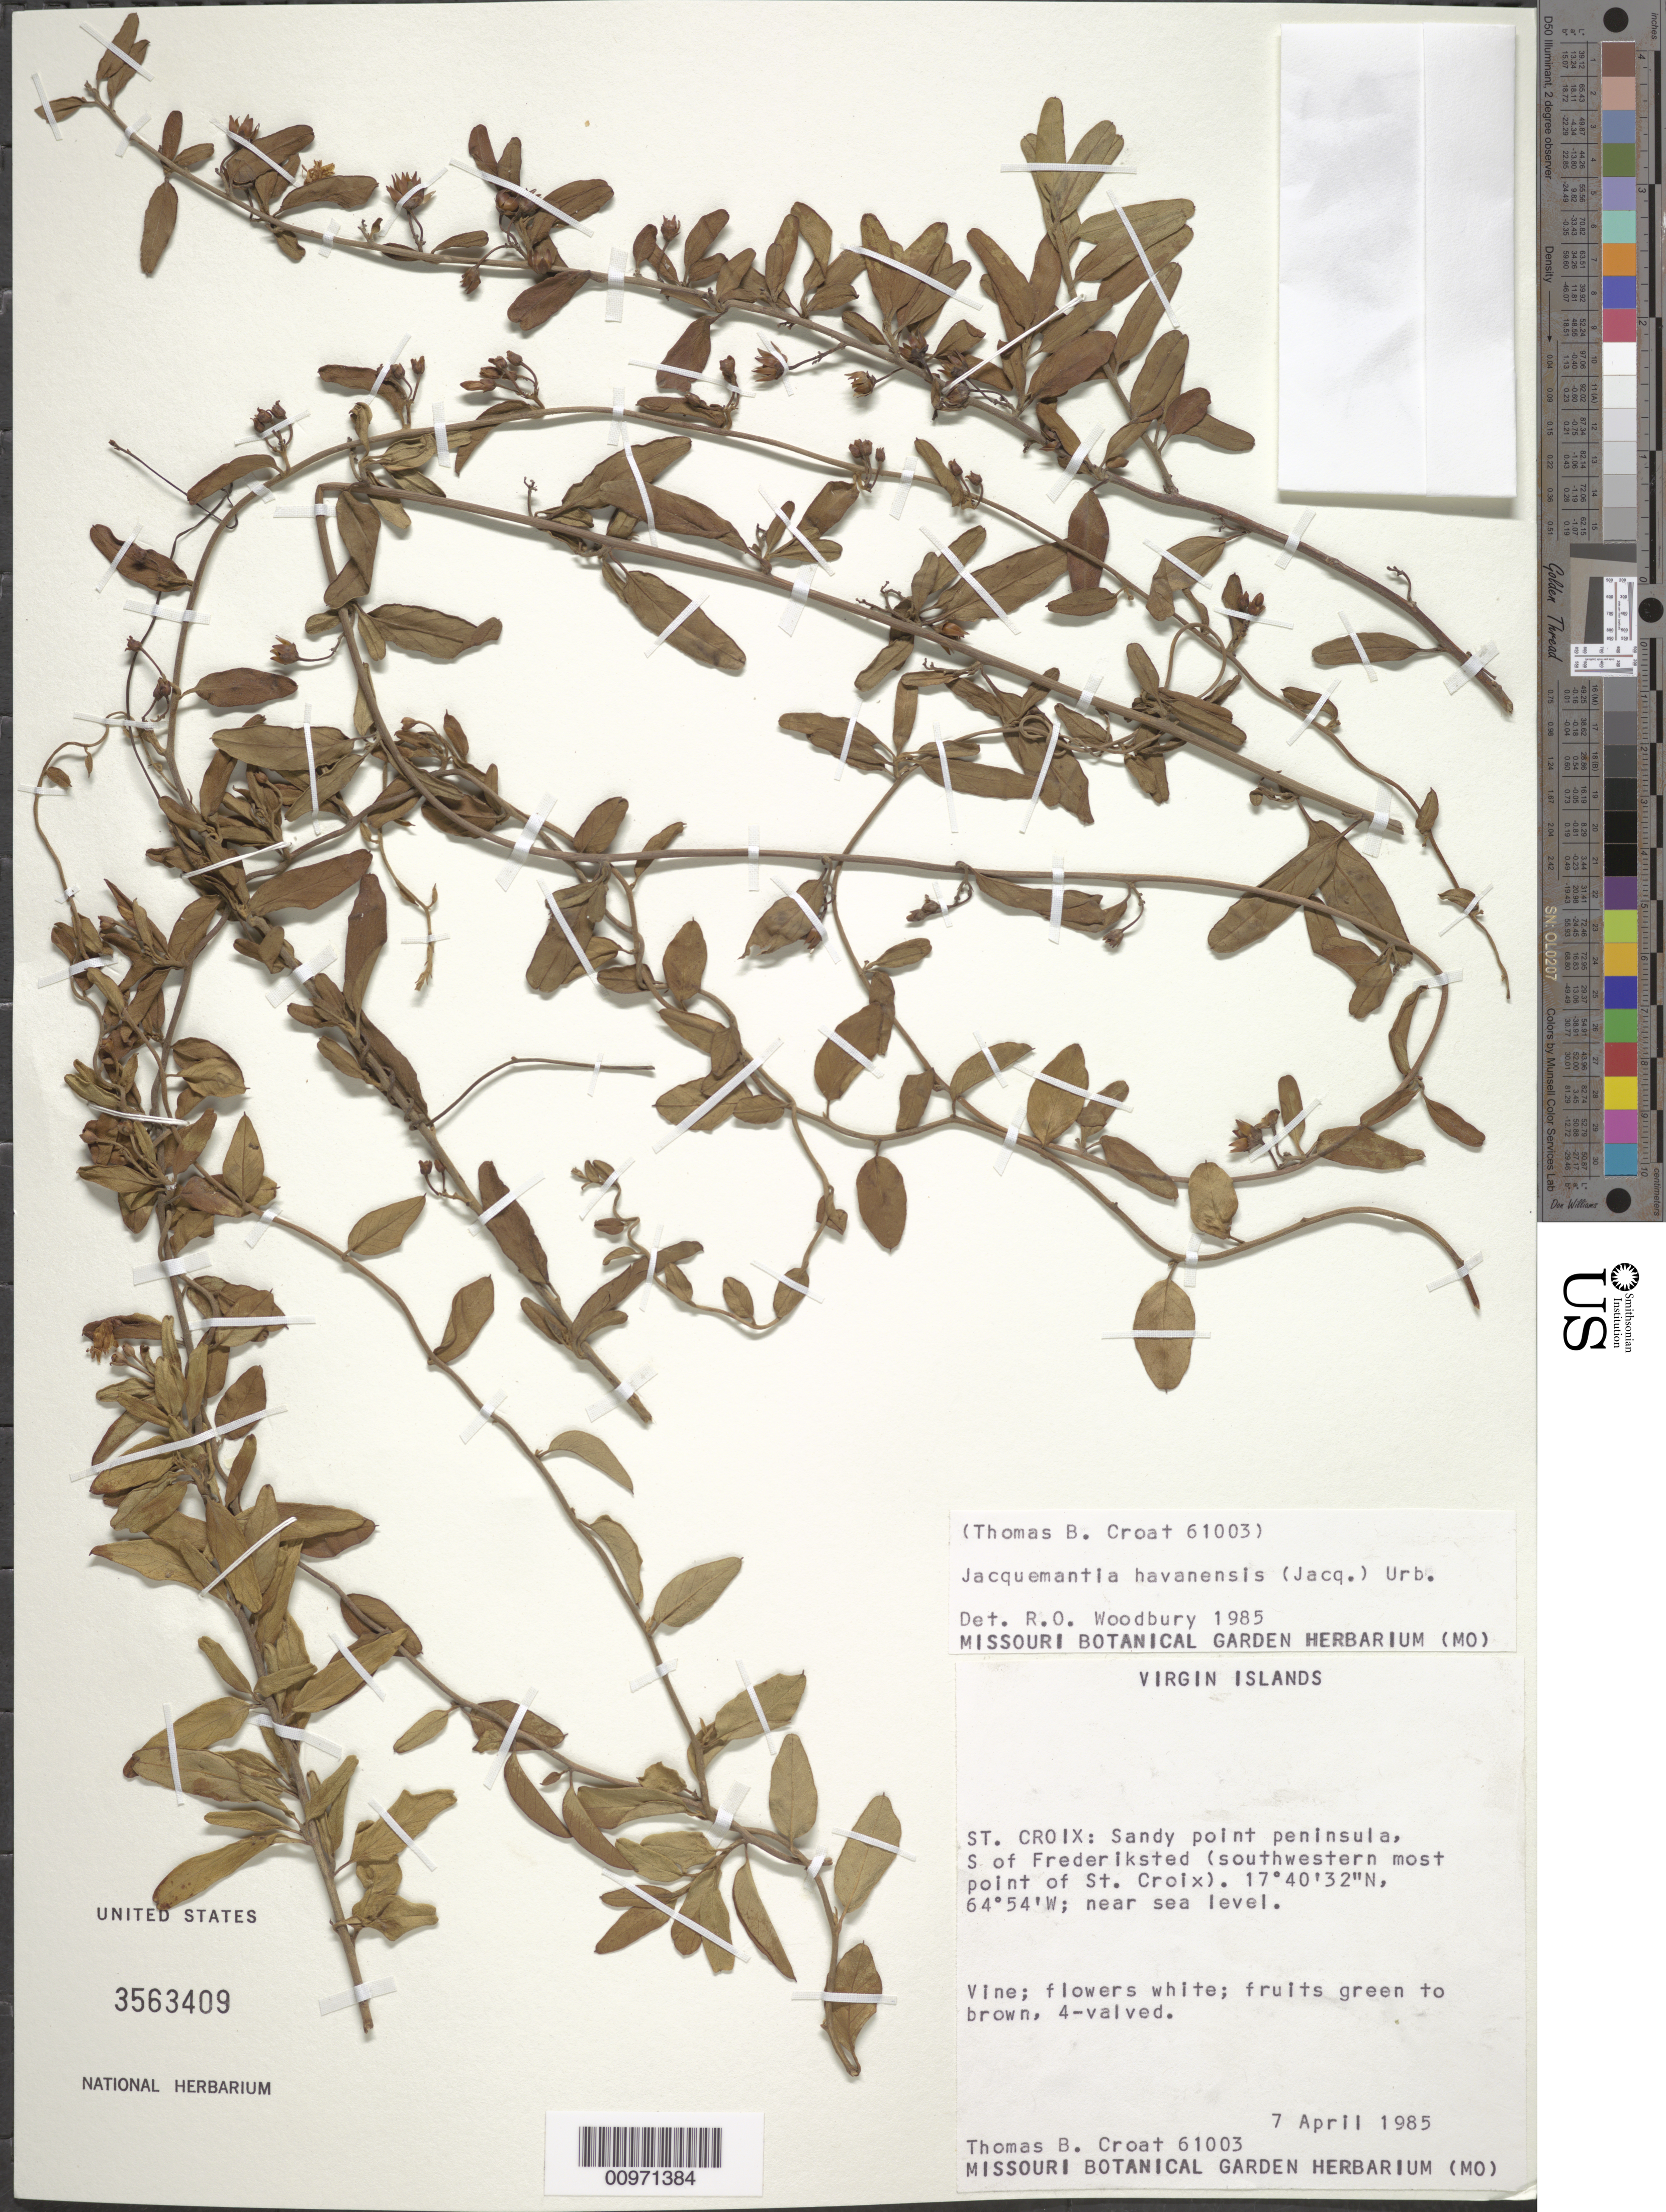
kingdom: Plantae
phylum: Tracheophyta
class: Magnoliopsida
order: Solanales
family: Convolvulaceae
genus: Jacquemontia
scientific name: Jacquemontia havanensis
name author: (Jacq.) Urb.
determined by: Woodbury, R. O.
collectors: T. B. Croat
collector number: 61003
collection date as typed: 07 Apr 1985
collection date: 1985-04-07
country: U.S. Virgin Islands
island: St. Croix I.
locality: South of Frederiksted, southwestern most point of St. Croix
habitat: Sandy point peninsula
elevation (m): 0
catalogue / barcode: US 3563409